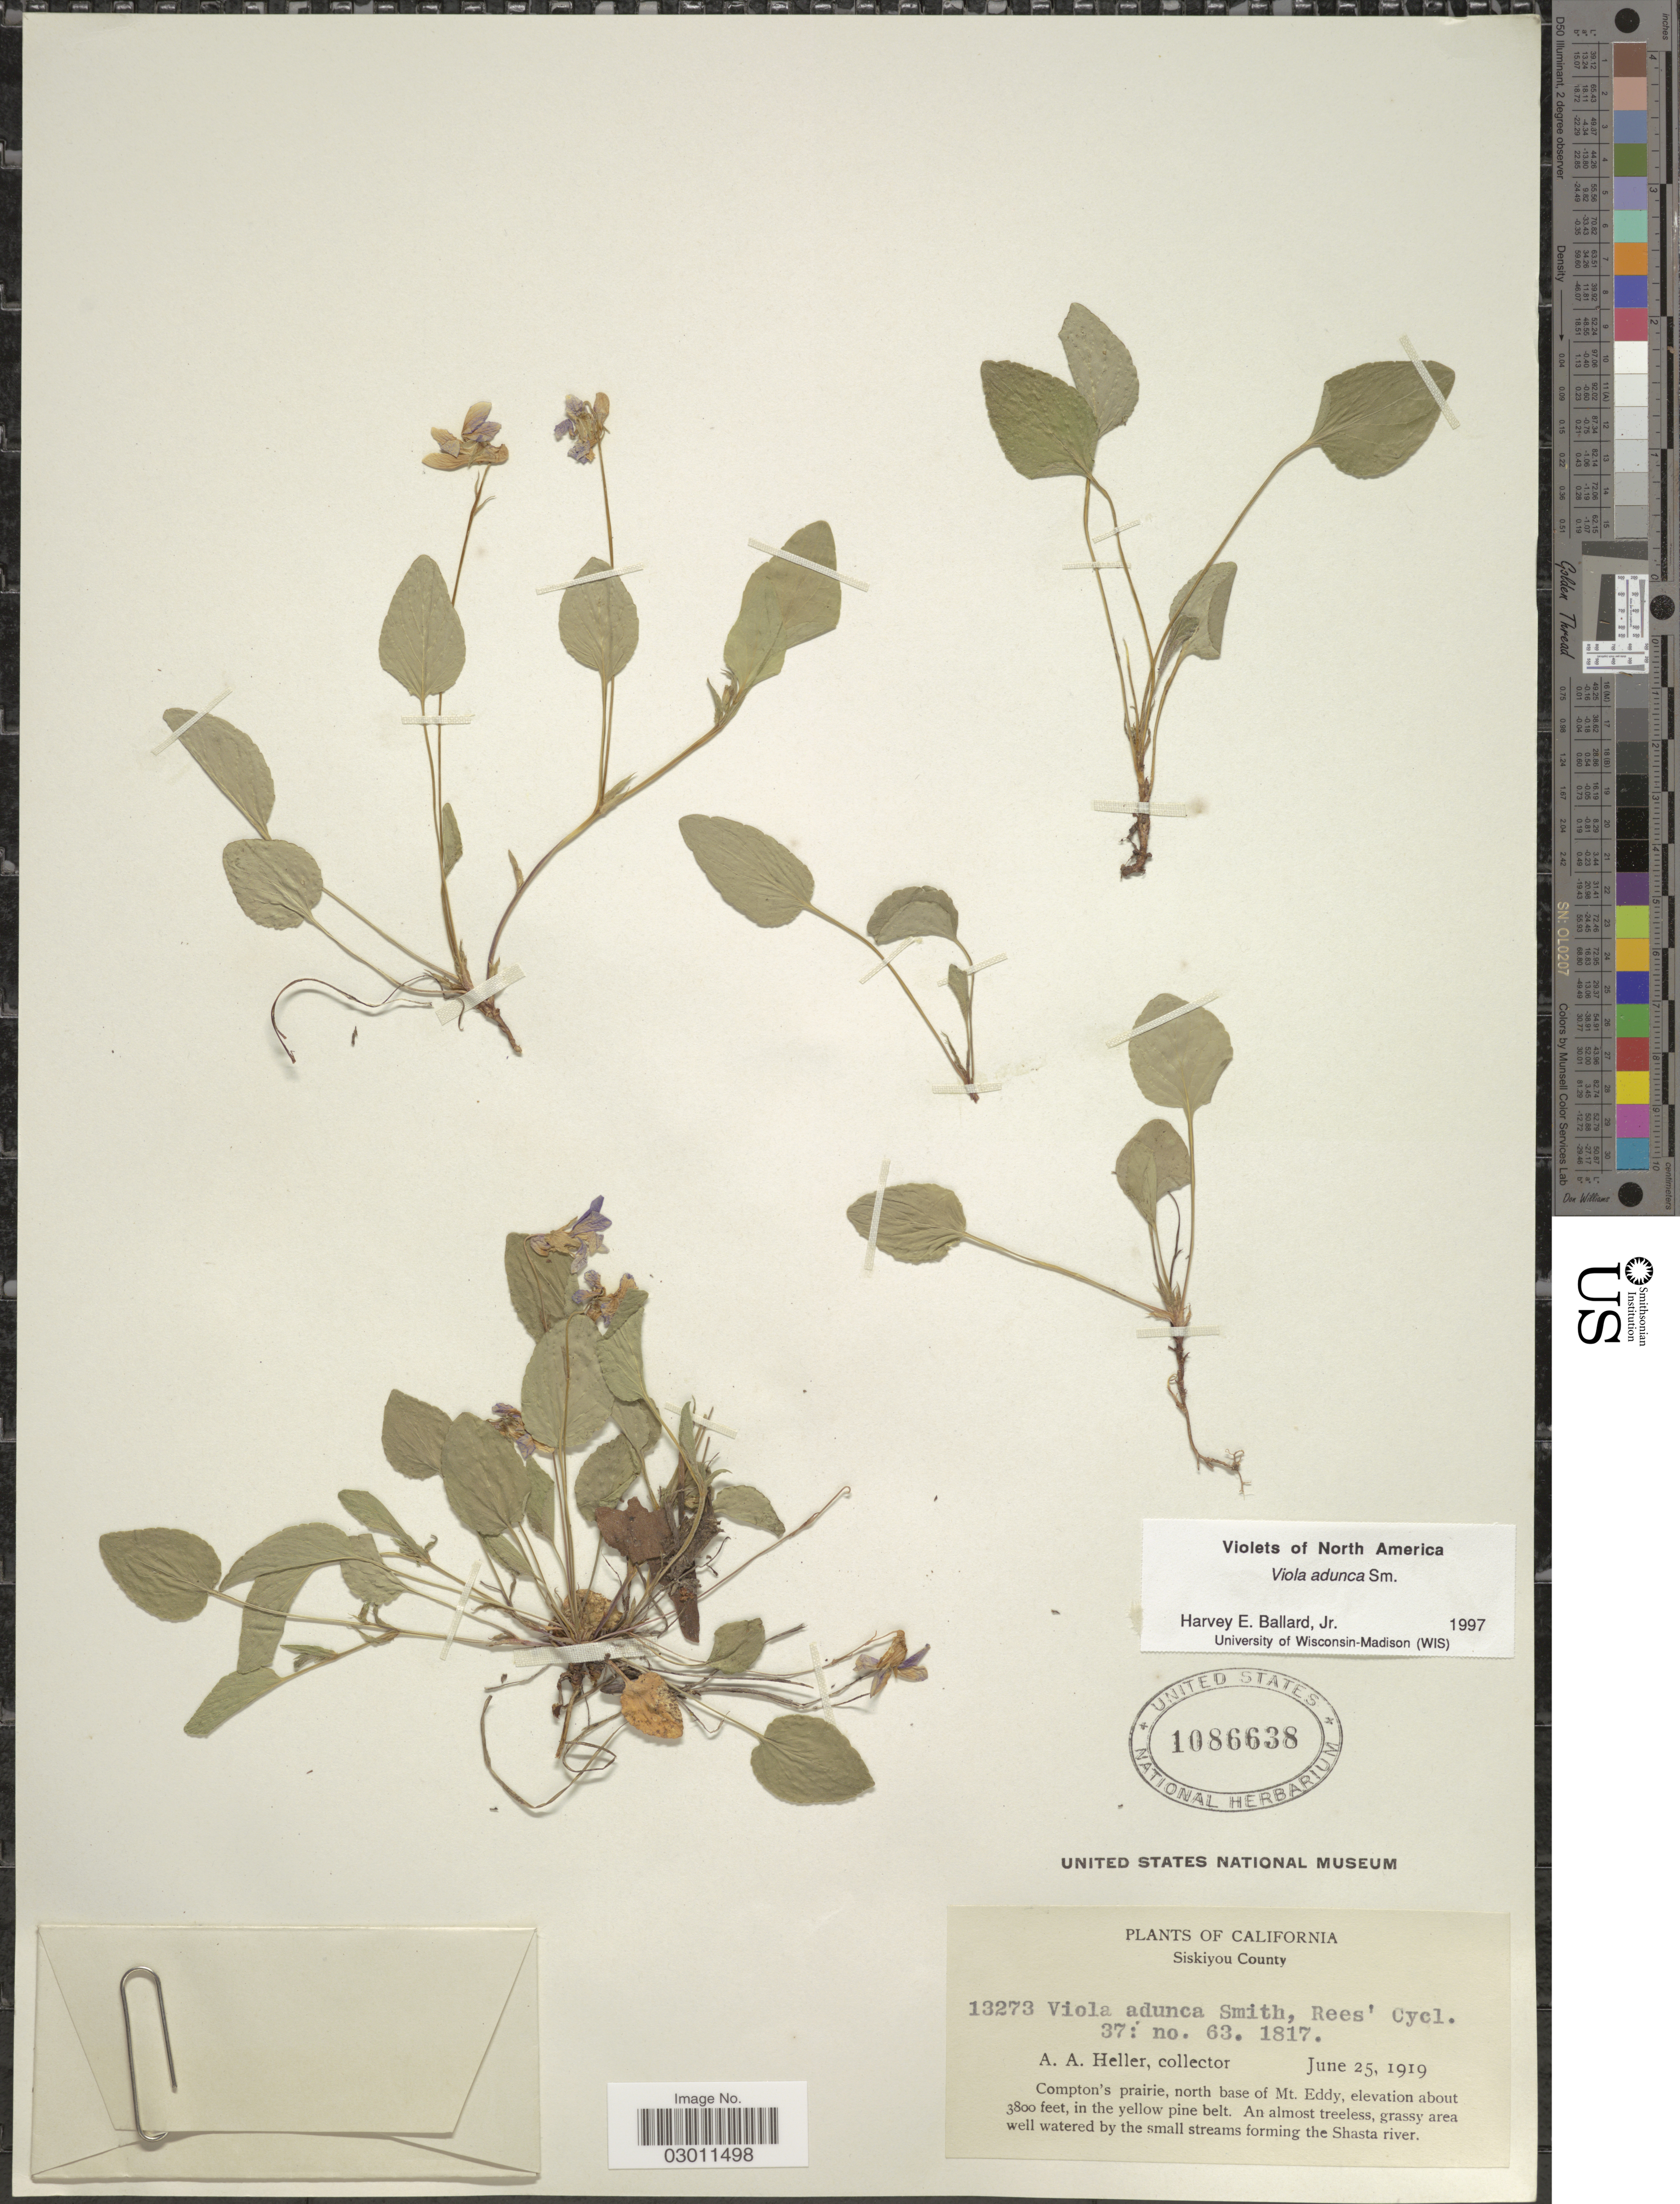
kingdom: Plantae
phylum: Tracheophyta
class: Magnoliopsida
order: Malpighiales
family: Violaceae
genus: Viola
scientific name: Viola adunca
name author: Sm.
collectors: A. A. Heller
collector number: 13273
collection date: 1919-06-25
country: United States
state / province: California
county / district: Siskiyou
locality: Siskiyou County, Compton's prairie, north base of Mt. Eddy.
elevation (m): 1158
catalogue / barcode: US 1086638